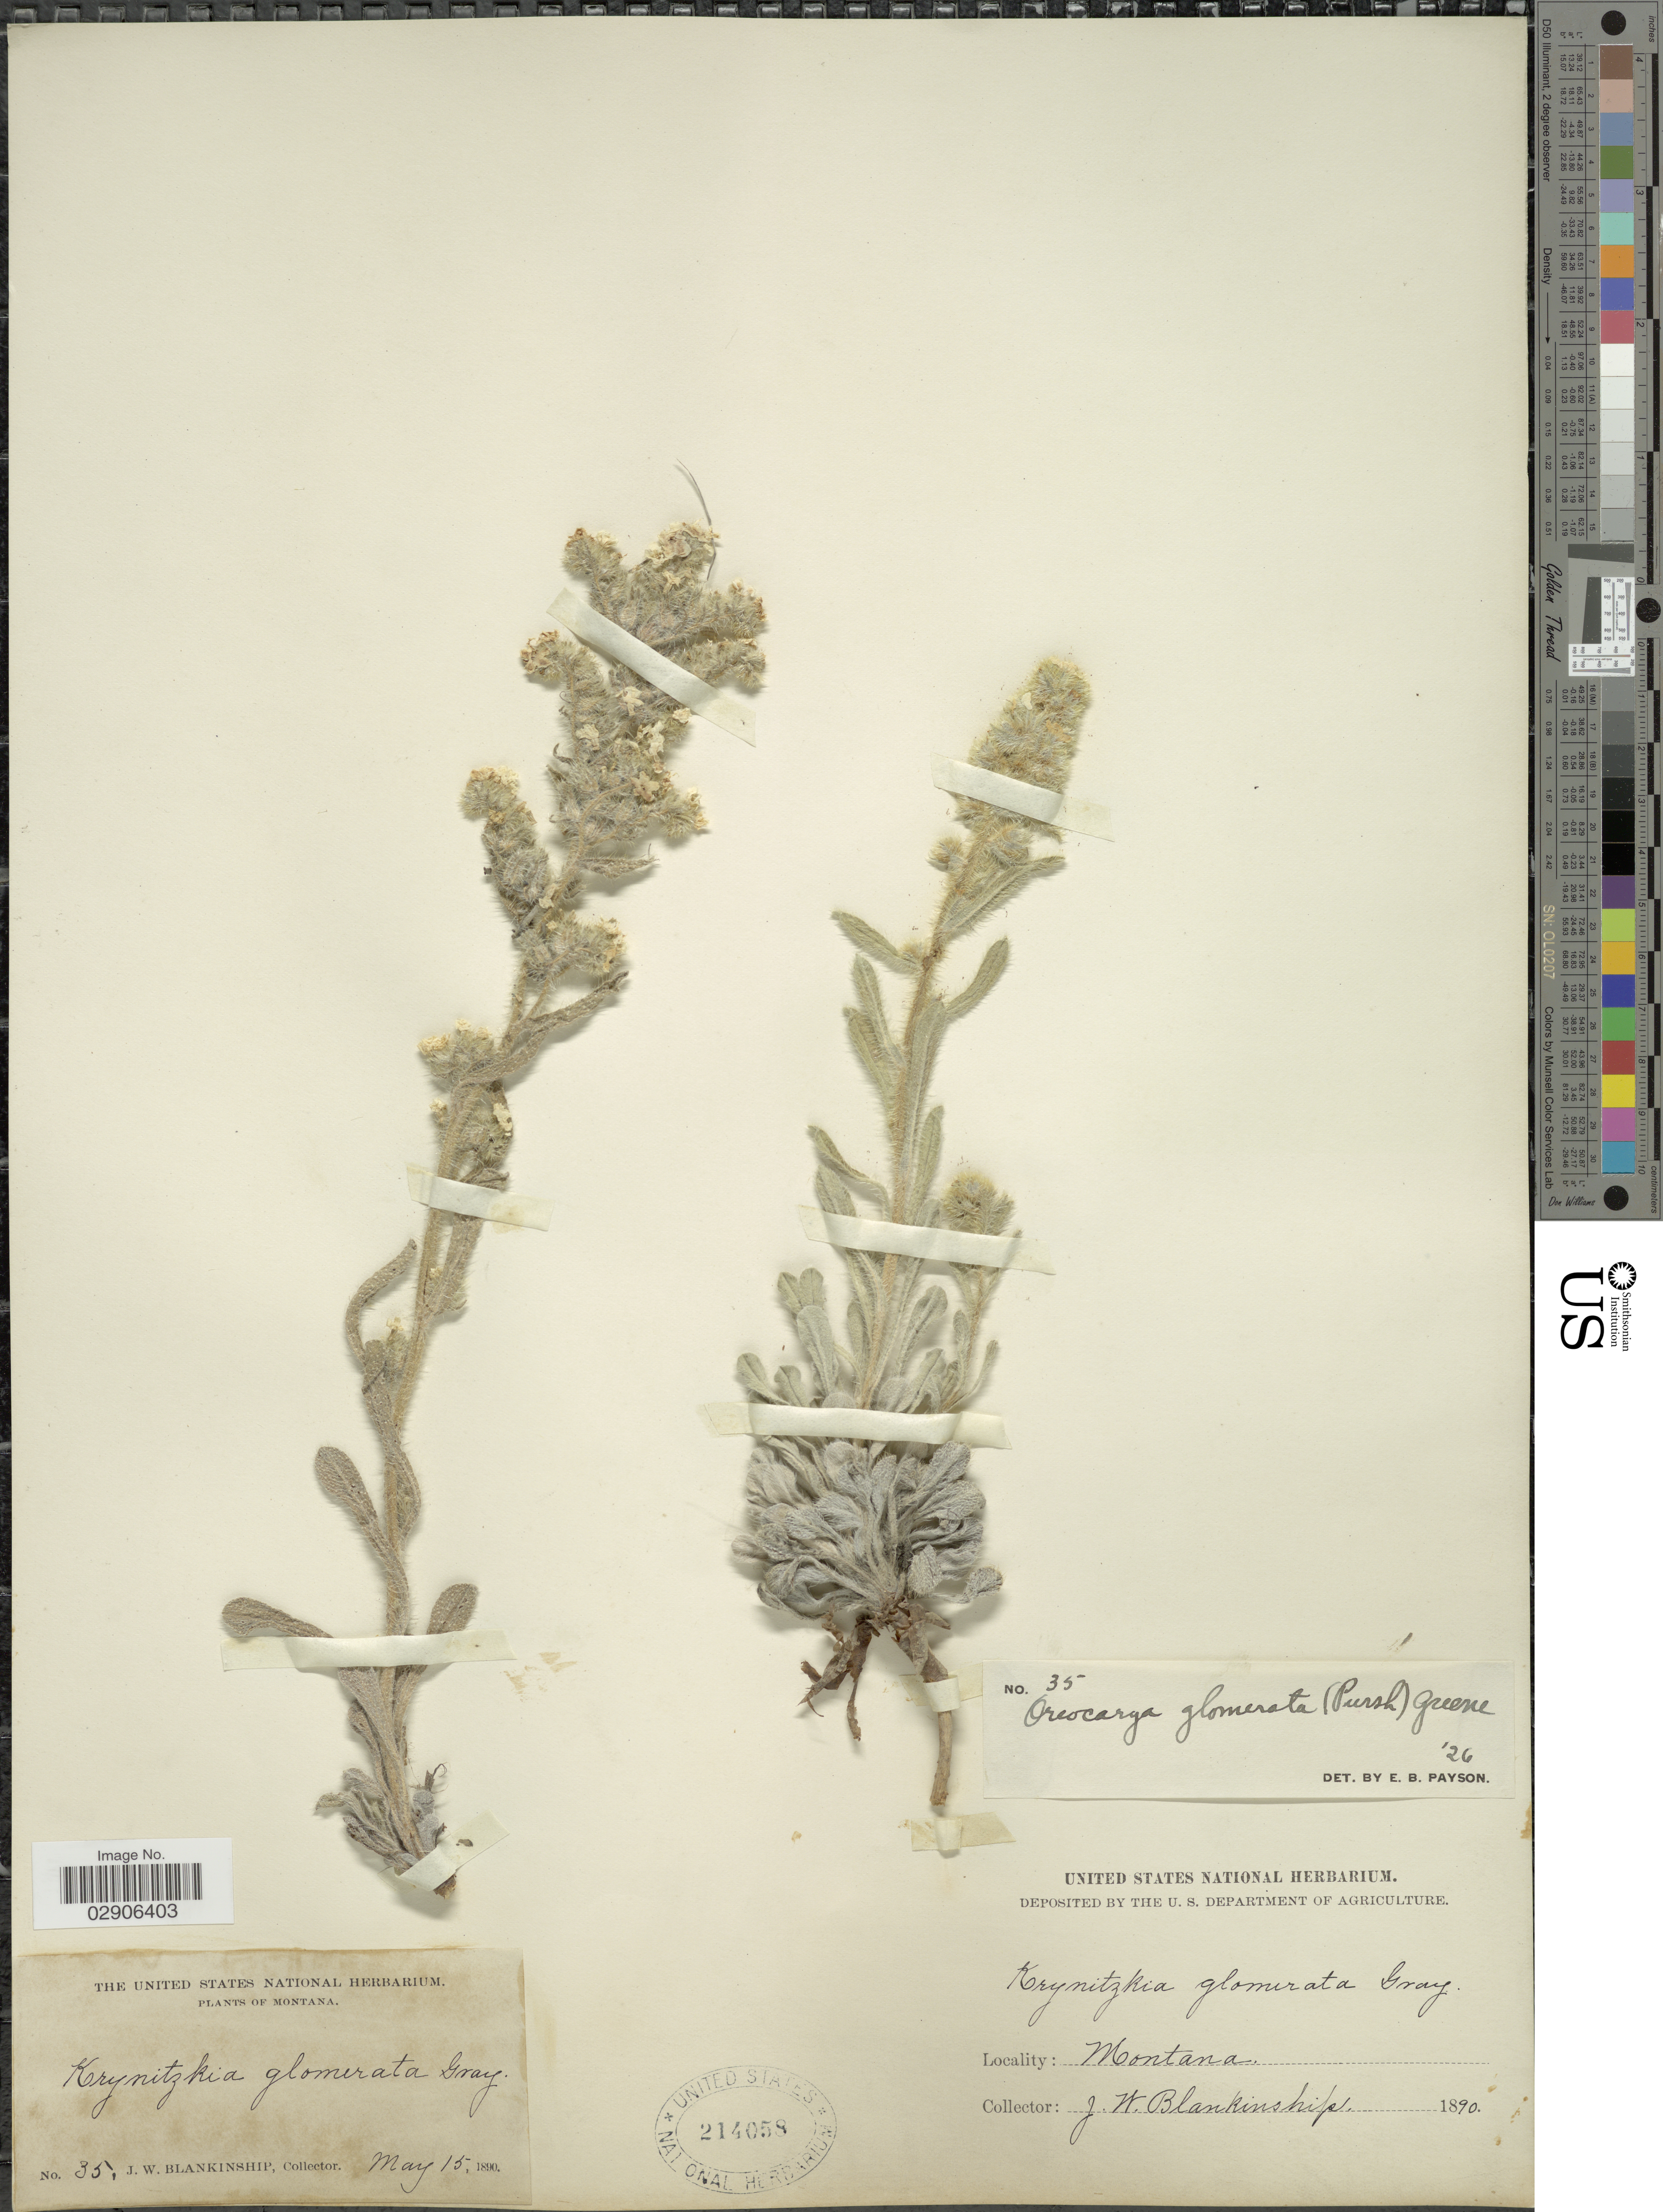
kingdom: Plantae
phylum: Tracheophyta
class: Magnoliopsida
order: Boraginales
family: Boraginaceae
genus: Cryptantha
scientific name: Cryptantha glomerata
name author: (G. Don) Lehm.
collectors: J. W. Blankinship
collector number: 35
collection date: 1890-05-15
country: United States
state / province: Montana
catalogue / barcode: US 214058